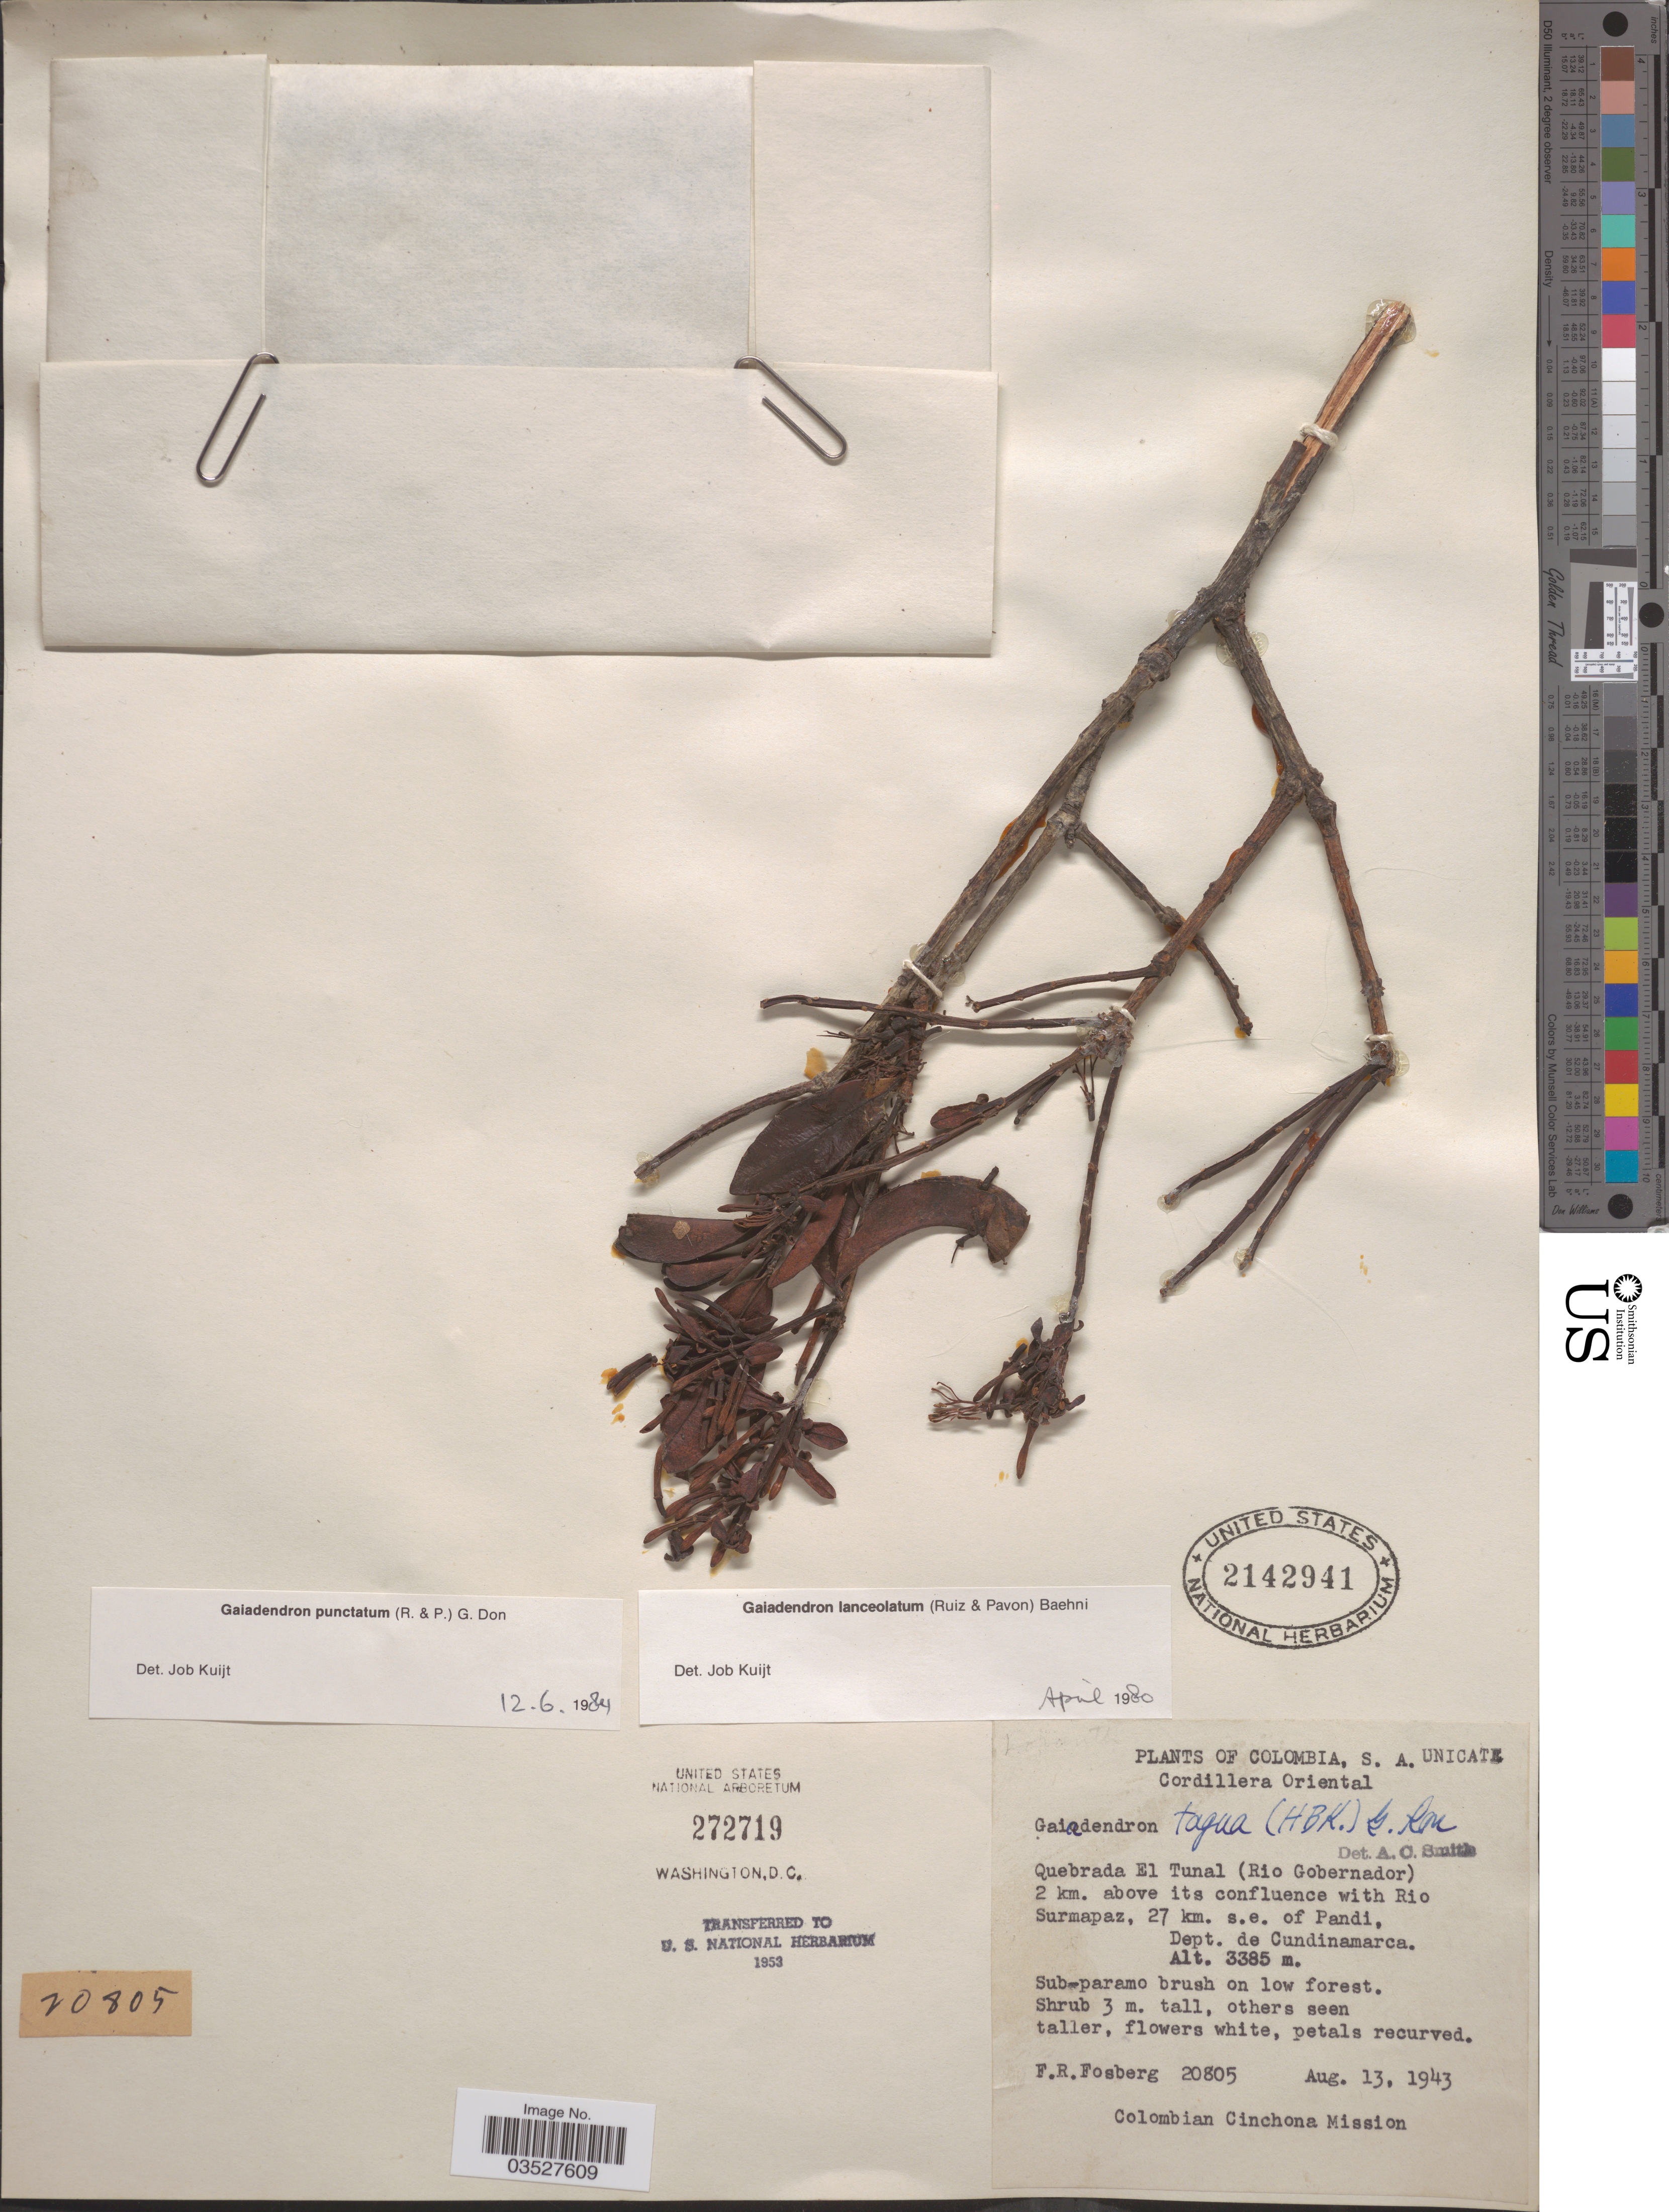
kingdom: Plantae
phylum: Tracheophyta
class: Magnoliopsida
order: Santalales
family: Loranthaceae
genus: Gaiadendron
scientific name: Gaiadendron punctatum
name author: (Ruiz & Pav.) G. Don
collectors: F. R. Fosberg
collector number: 20805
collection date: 1943-08-13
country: Colombia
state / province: Cundinamarca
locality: Cordillera Oriental. Quebrada El Tunal (Rio Gobernador) 2 km. above its confluence with Rio Surmapaz, 27 km. s. e. of Pandi, Dept. de Cundinamarca.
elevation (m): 3385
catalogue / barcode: US 2142941